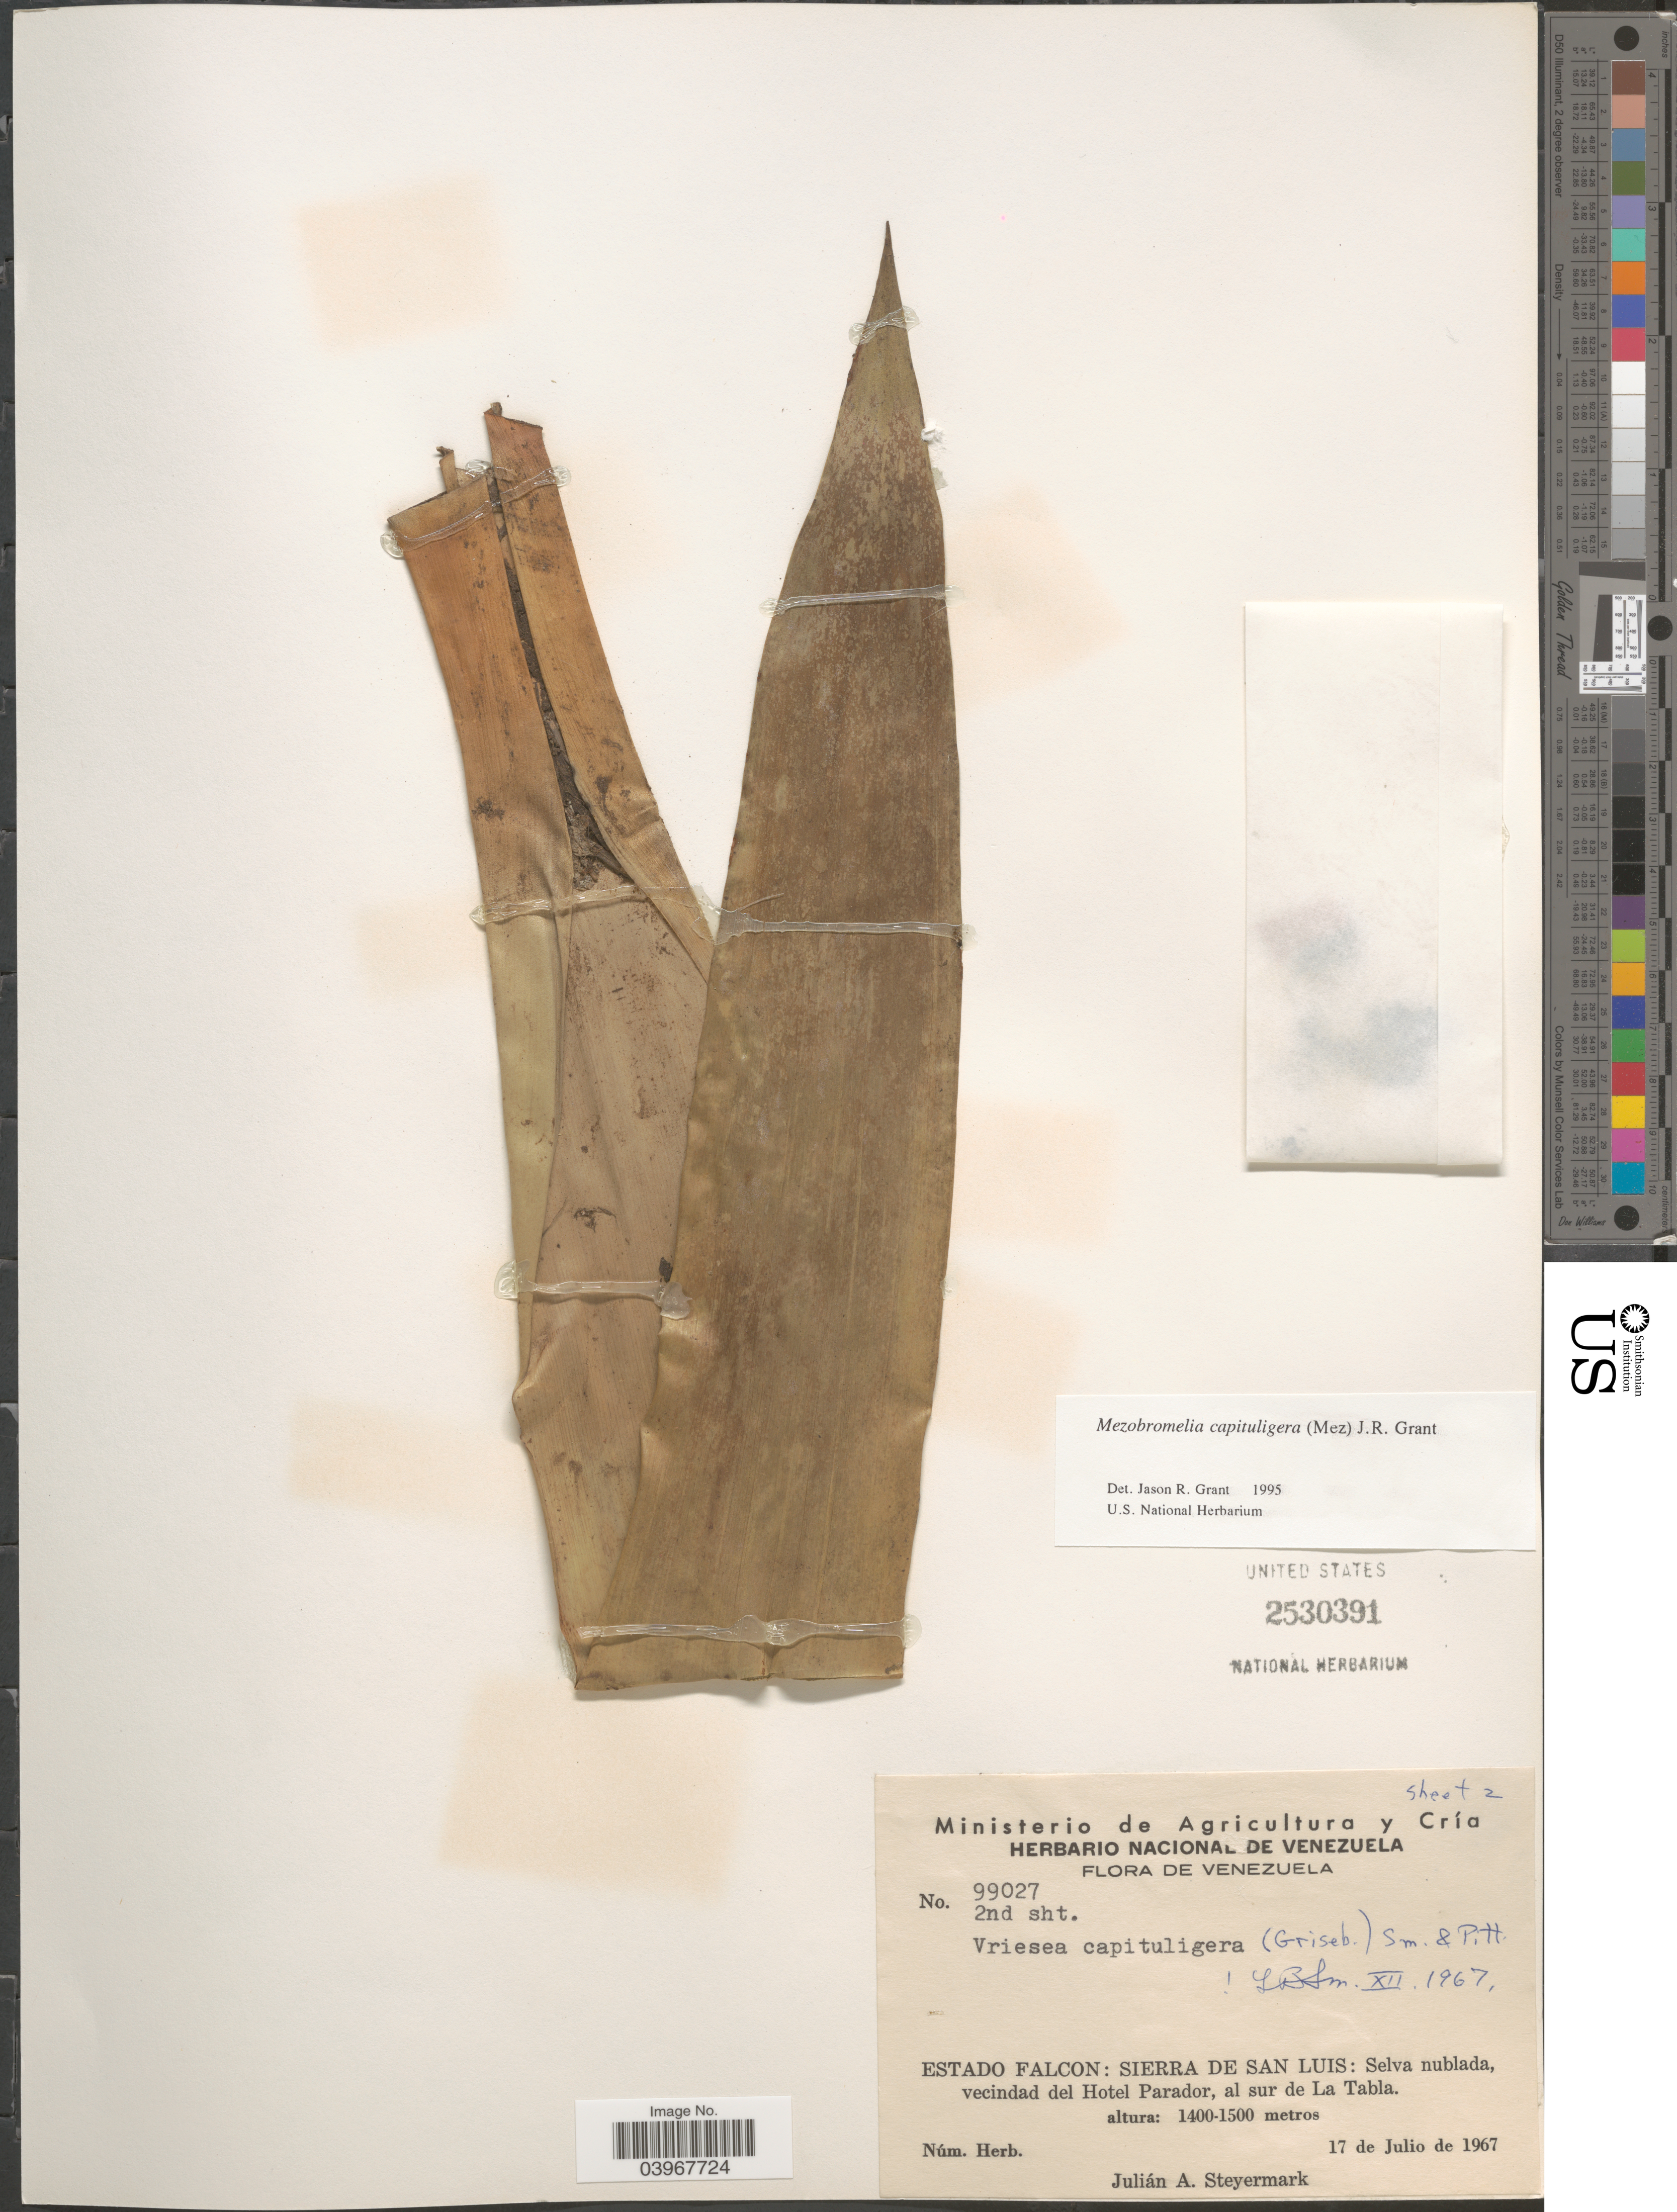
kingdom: Plantae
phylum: Tracheophyta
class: Liliopsida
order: Poales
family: Bromeliaceae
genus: Mezobromelia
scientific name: Mezobromelia capituligera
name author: (Griseb.) J.R. Grant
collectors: J. Steyermark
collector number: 99027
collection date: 1967-07-17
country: Venezuela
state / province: Falcon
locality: Estado Falcon: Sierra de San Luis: Selva nublada, vecindad del Hotel Parador, al sur de La Tabla.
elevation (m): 1400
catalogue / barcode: US 2530391